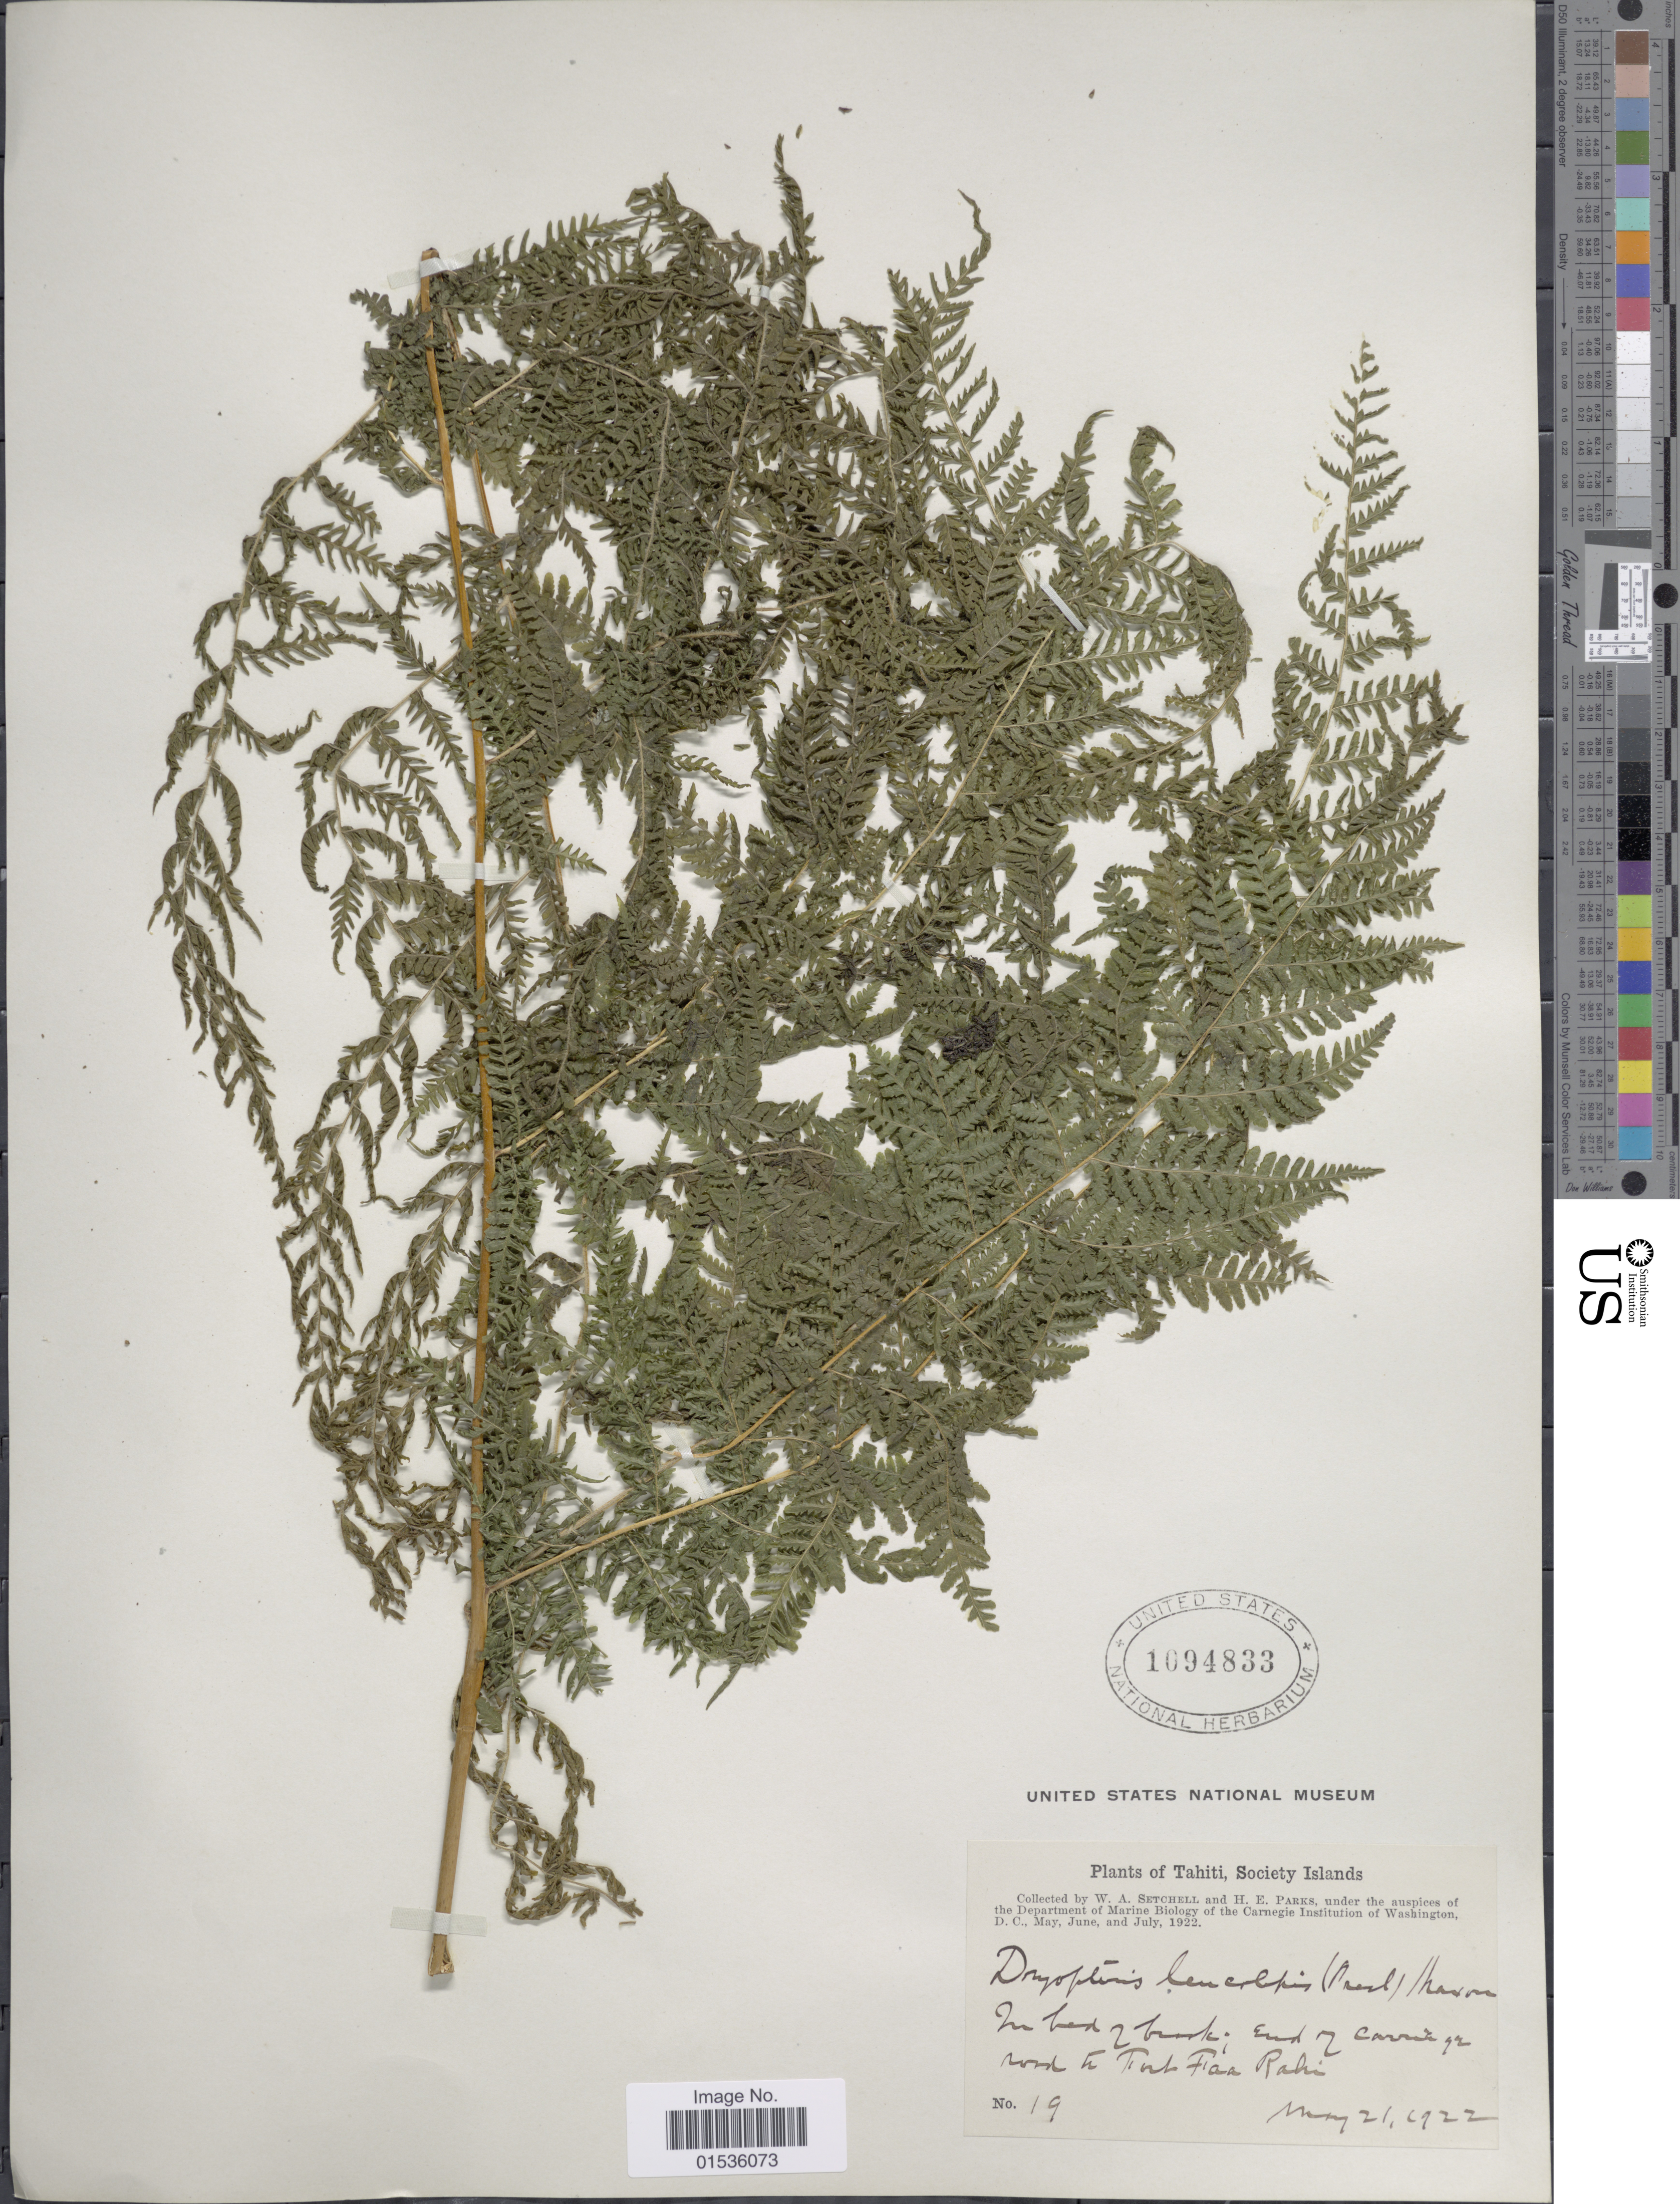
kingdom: Plantae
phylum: Tracheophyta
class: Polypodiopsida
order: Polypodiales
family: Thelypteridaceae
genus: Macrothelypteris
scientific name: Macrothelypteris polypodioides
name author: (Hook.) Holttum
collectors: W. Setchell & H. E. Parks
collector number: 19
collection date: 1922-05-21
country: French Polynesia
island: Tahiti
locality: Tahiti, Society Islands. In bed of brook; End of Cavine [illegible text] roadto Fort Faa Rahi.[interpreted]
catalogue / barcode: US 1094833